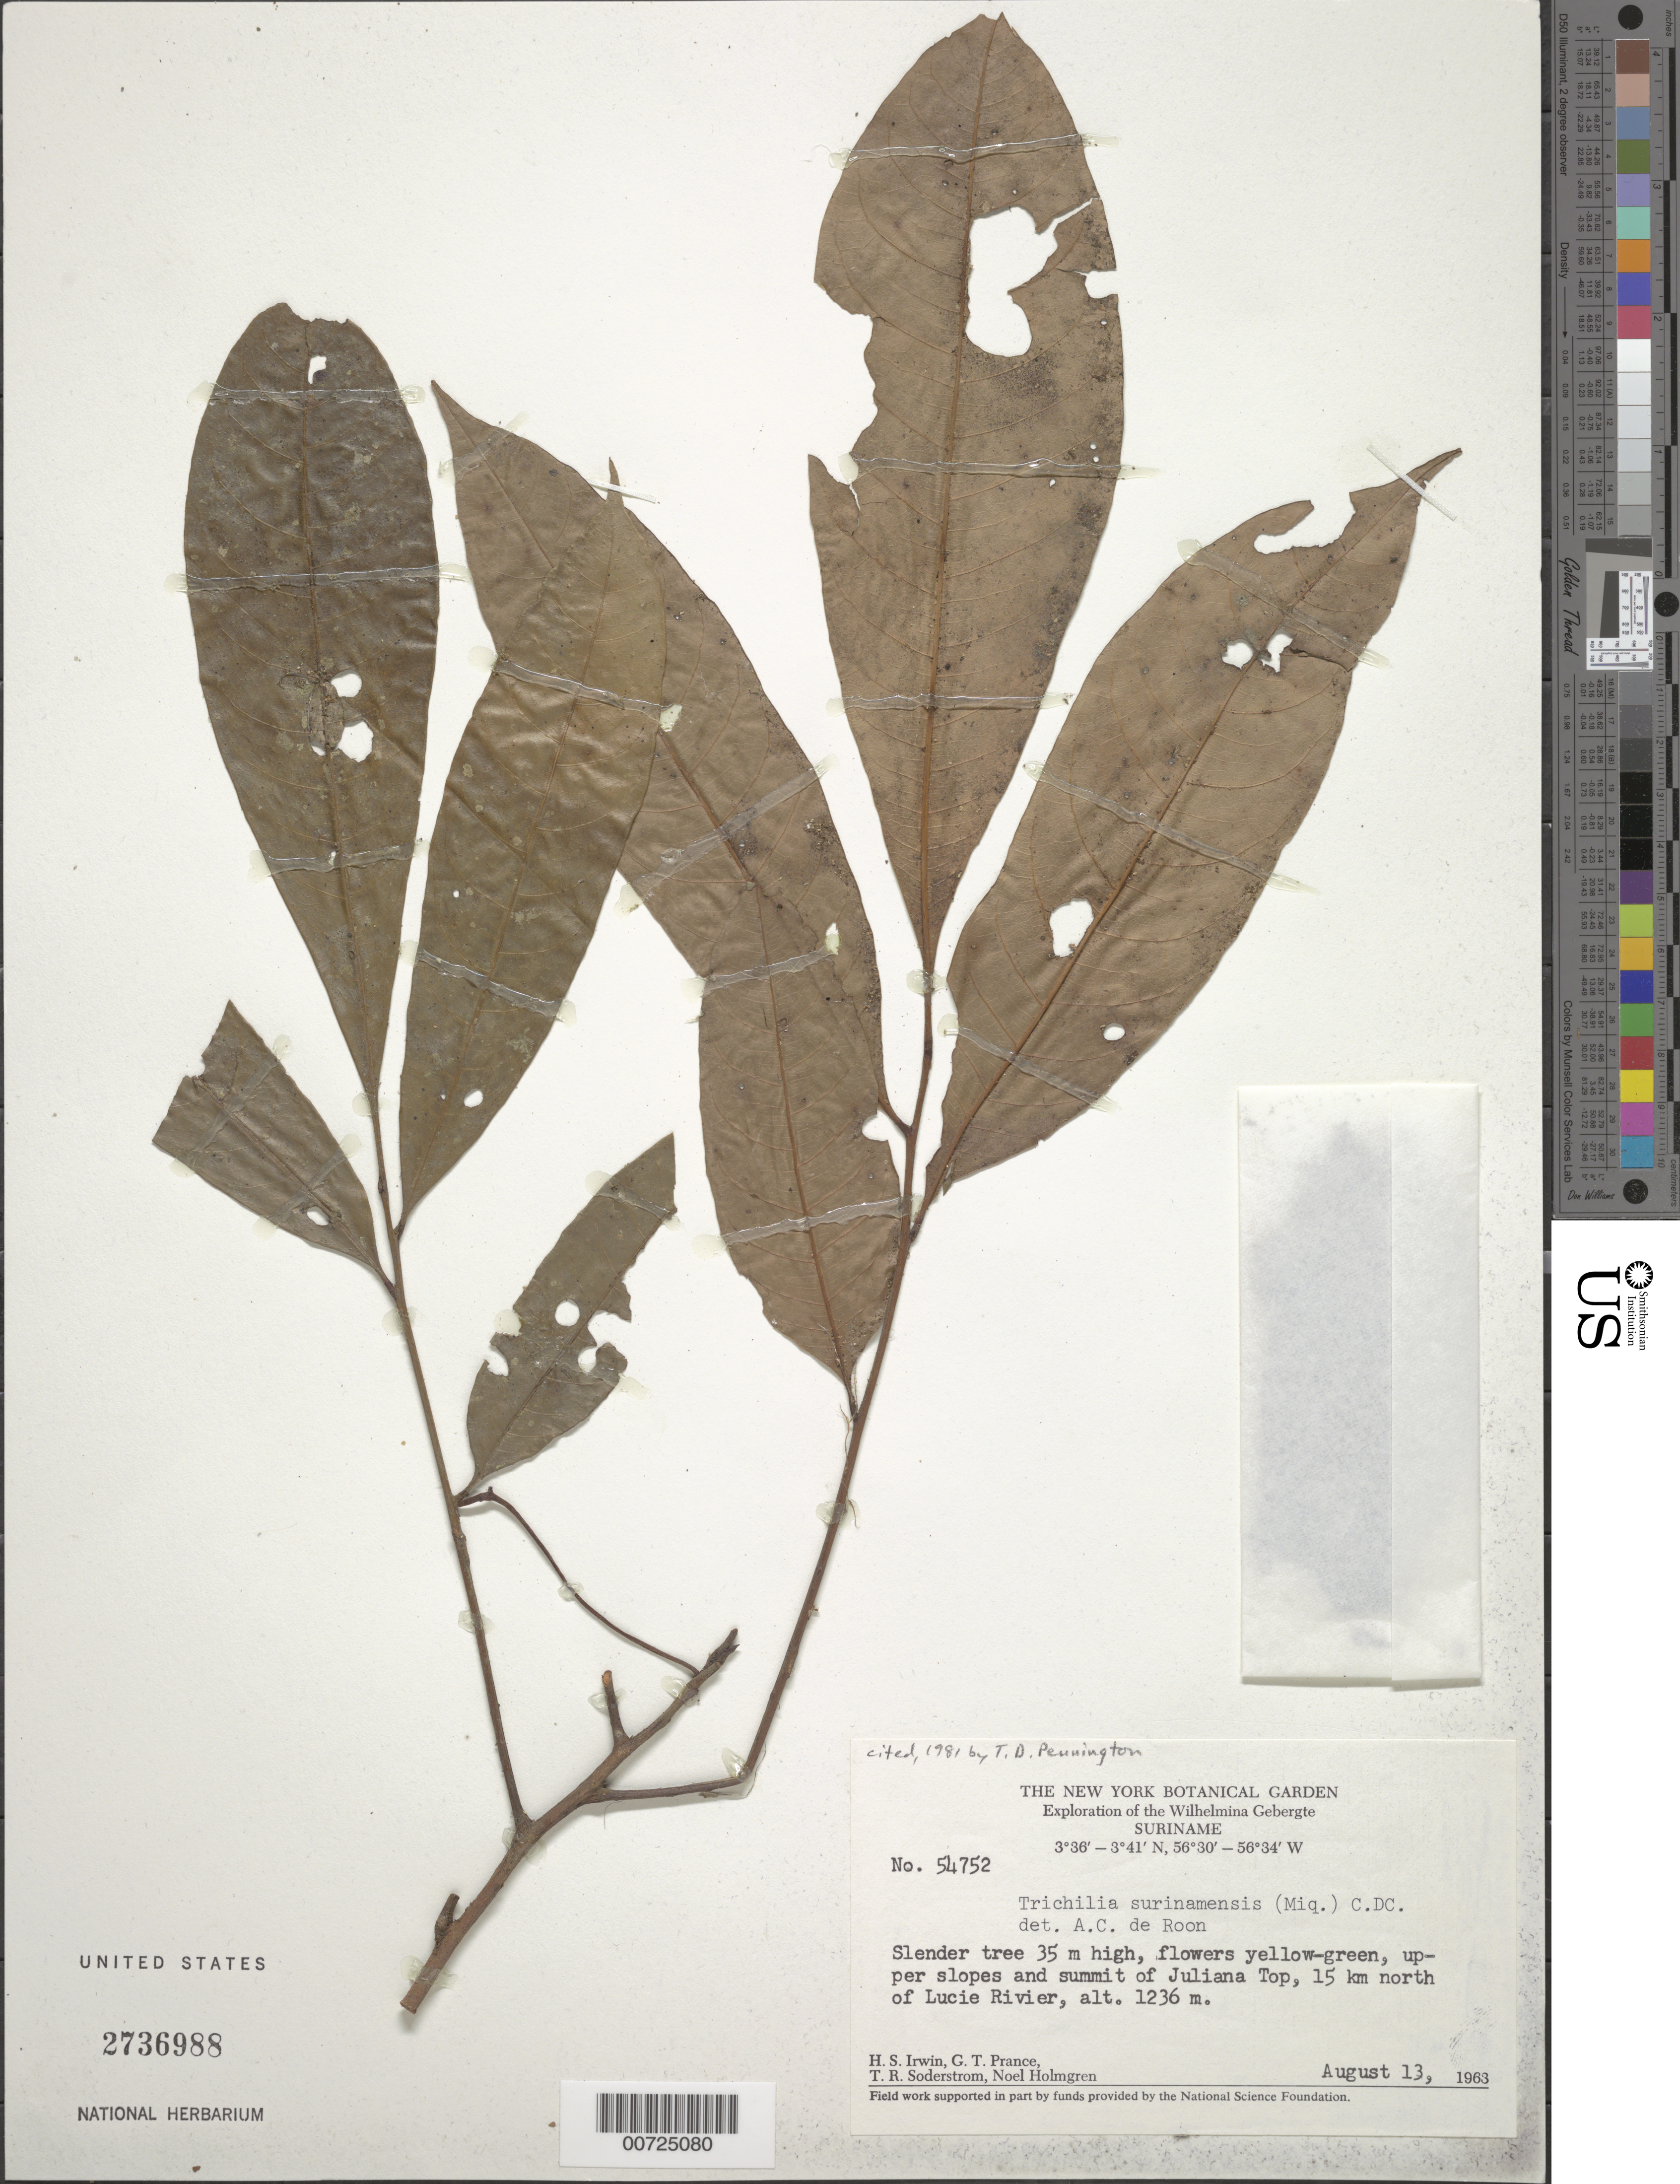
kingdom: Plantae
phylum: Tracheophyta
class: Magnoliopsida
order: Sapindales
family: Meliaceae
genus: Trichilia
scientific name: Trichilia surinamensis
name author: (Miq.) C. DC.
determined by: Pennington, T. D., (K)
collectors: H. Irwin, G. T. Prance, T. R. Soderstrom & N. H. Holmgren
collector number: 54752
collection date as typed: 13-Aug-63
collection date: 1963-08-13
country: Suriname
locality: Juliana Top, 15 km N of Lucie R., Wilhelmina Gebergte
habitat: Upper slopes and summit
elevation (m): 1236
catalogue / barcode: US 2736988